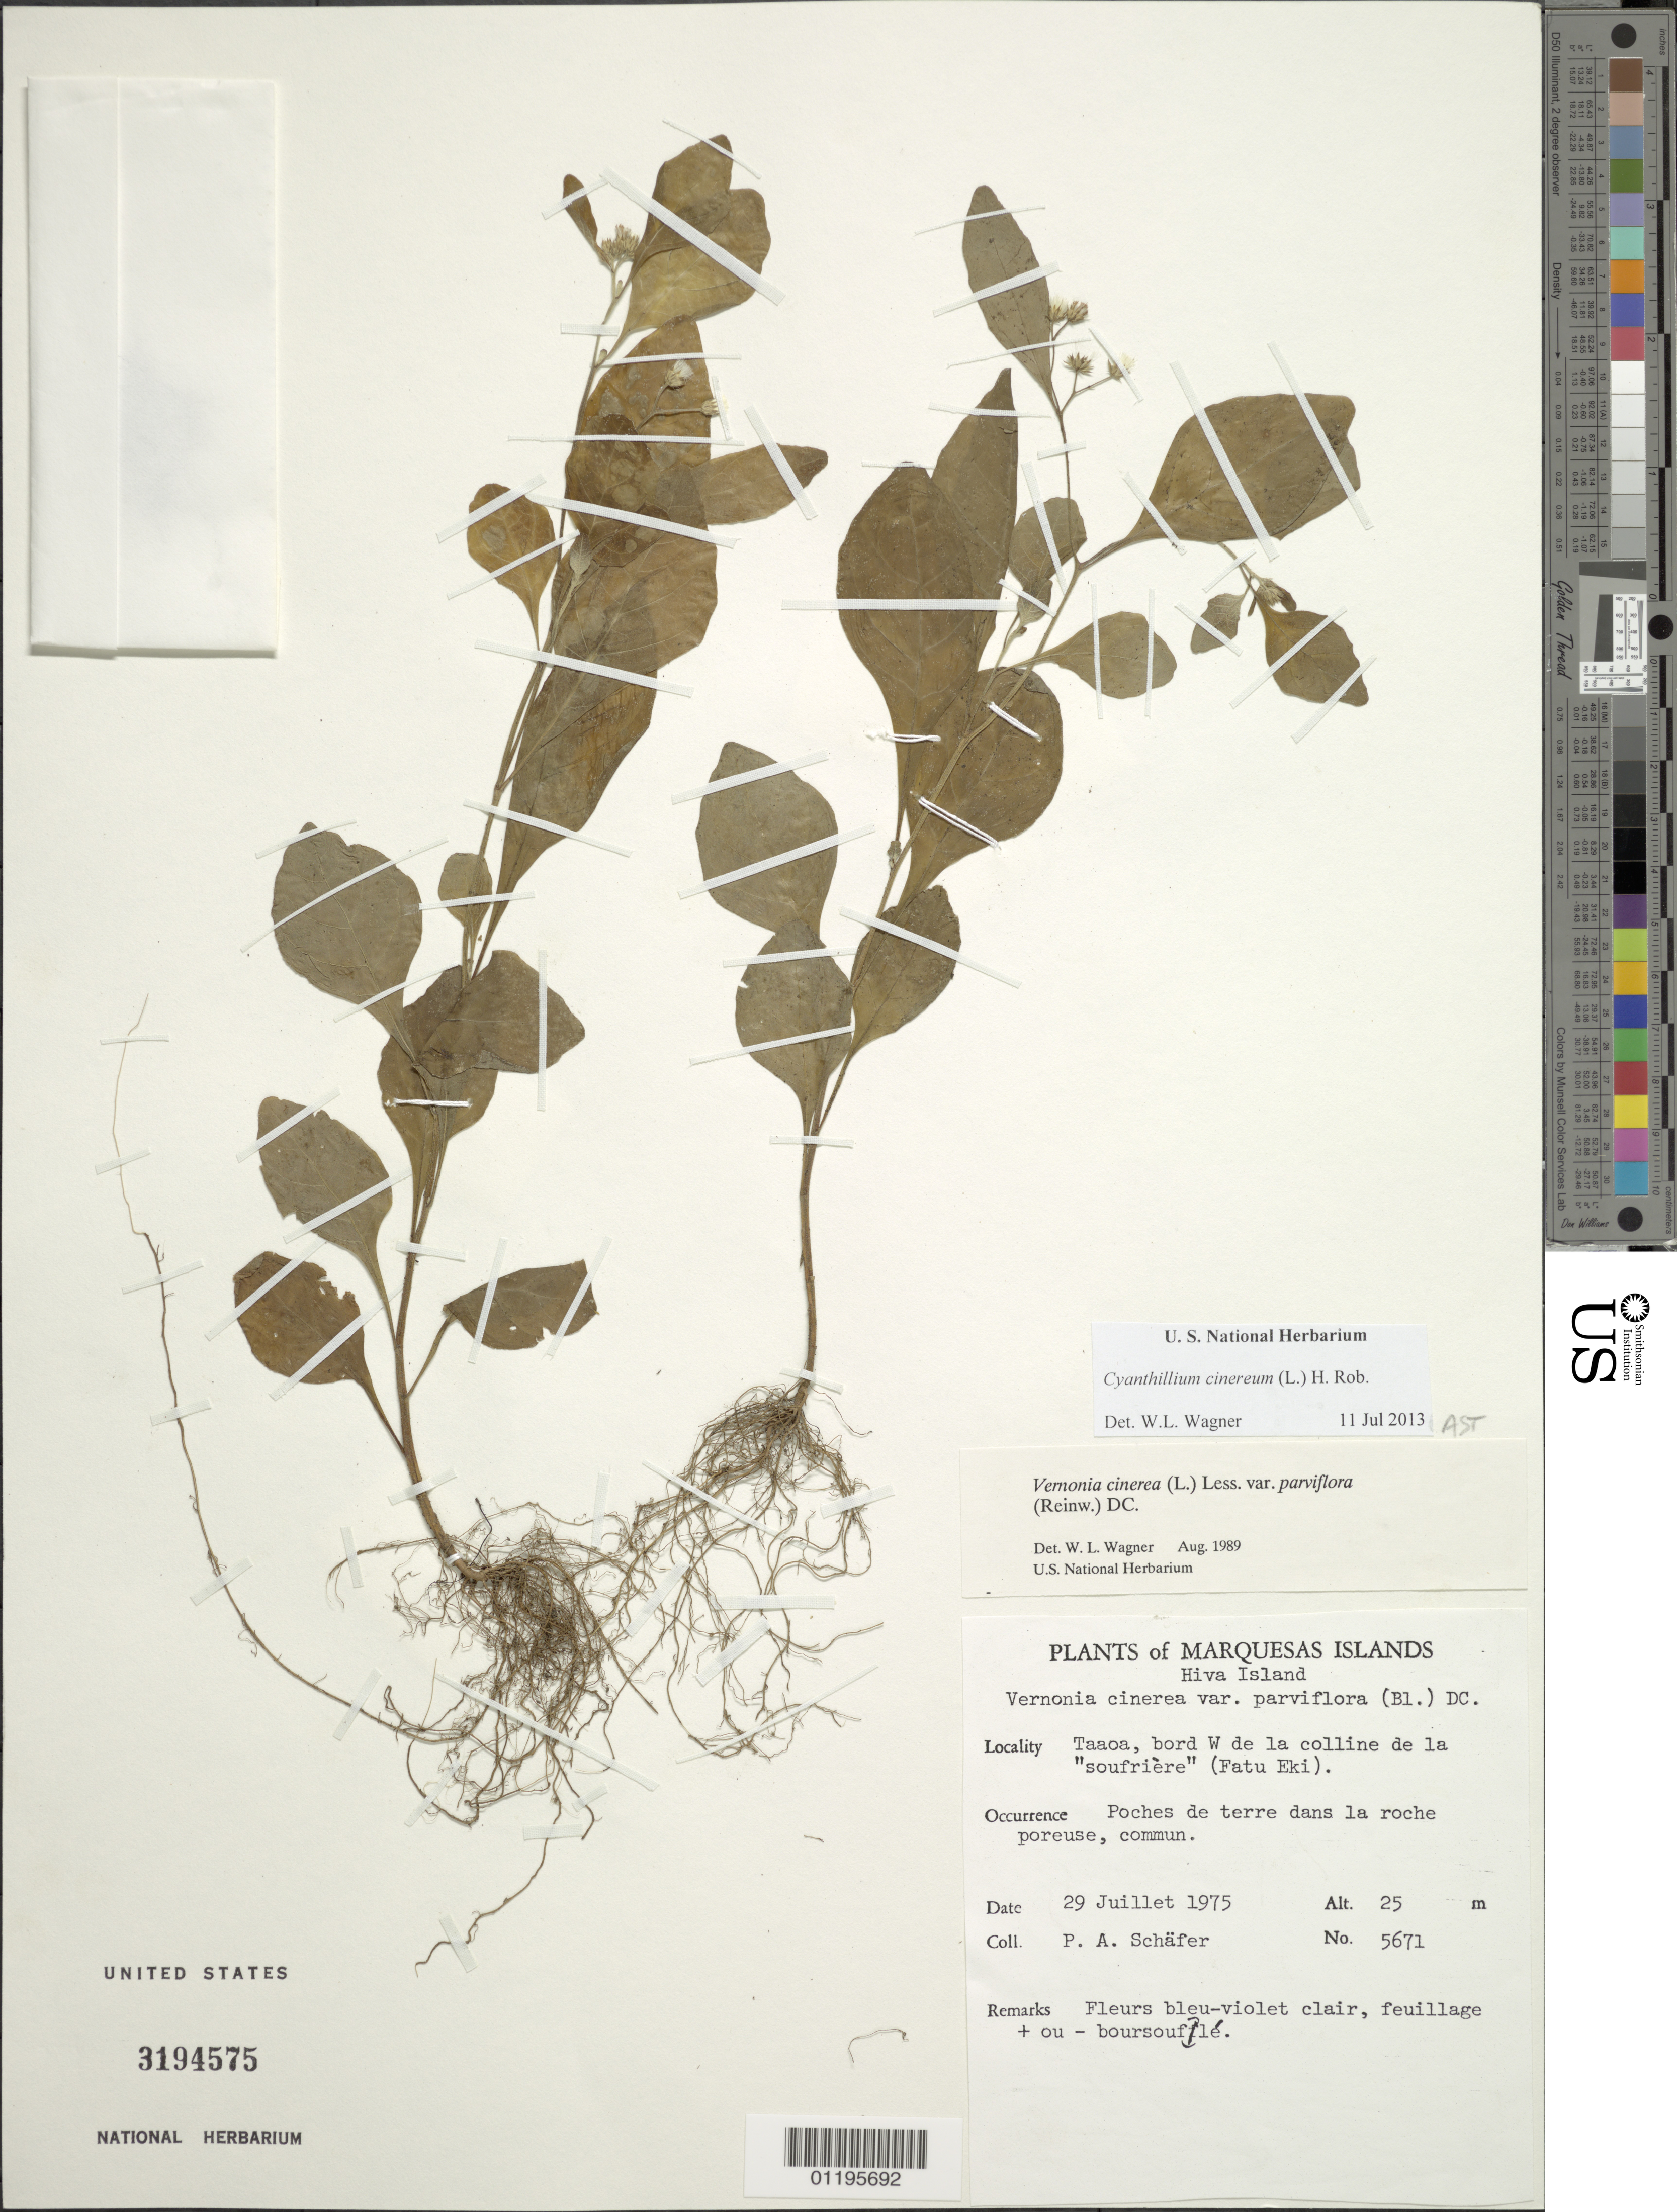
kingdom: Plantae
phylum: Tracheophyta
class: Magnoliopsida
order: Asterales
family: Asteraceae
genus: Cyanthillium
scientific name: Cyanthillium cinereum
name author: (L.) H. Rob.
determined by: Wagner, W. L., (BOT), Smithsonian Institution - National Museum of Natural History (UNITED STATES)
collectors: P. A. Schäfer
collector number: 5671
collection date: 1975-07-29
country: French Polynesia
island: Hiva Oa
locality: Taaoa, bord W de la colline de la "soufrière" (Fatu Eki)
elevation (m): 25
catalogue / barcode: US 3194575